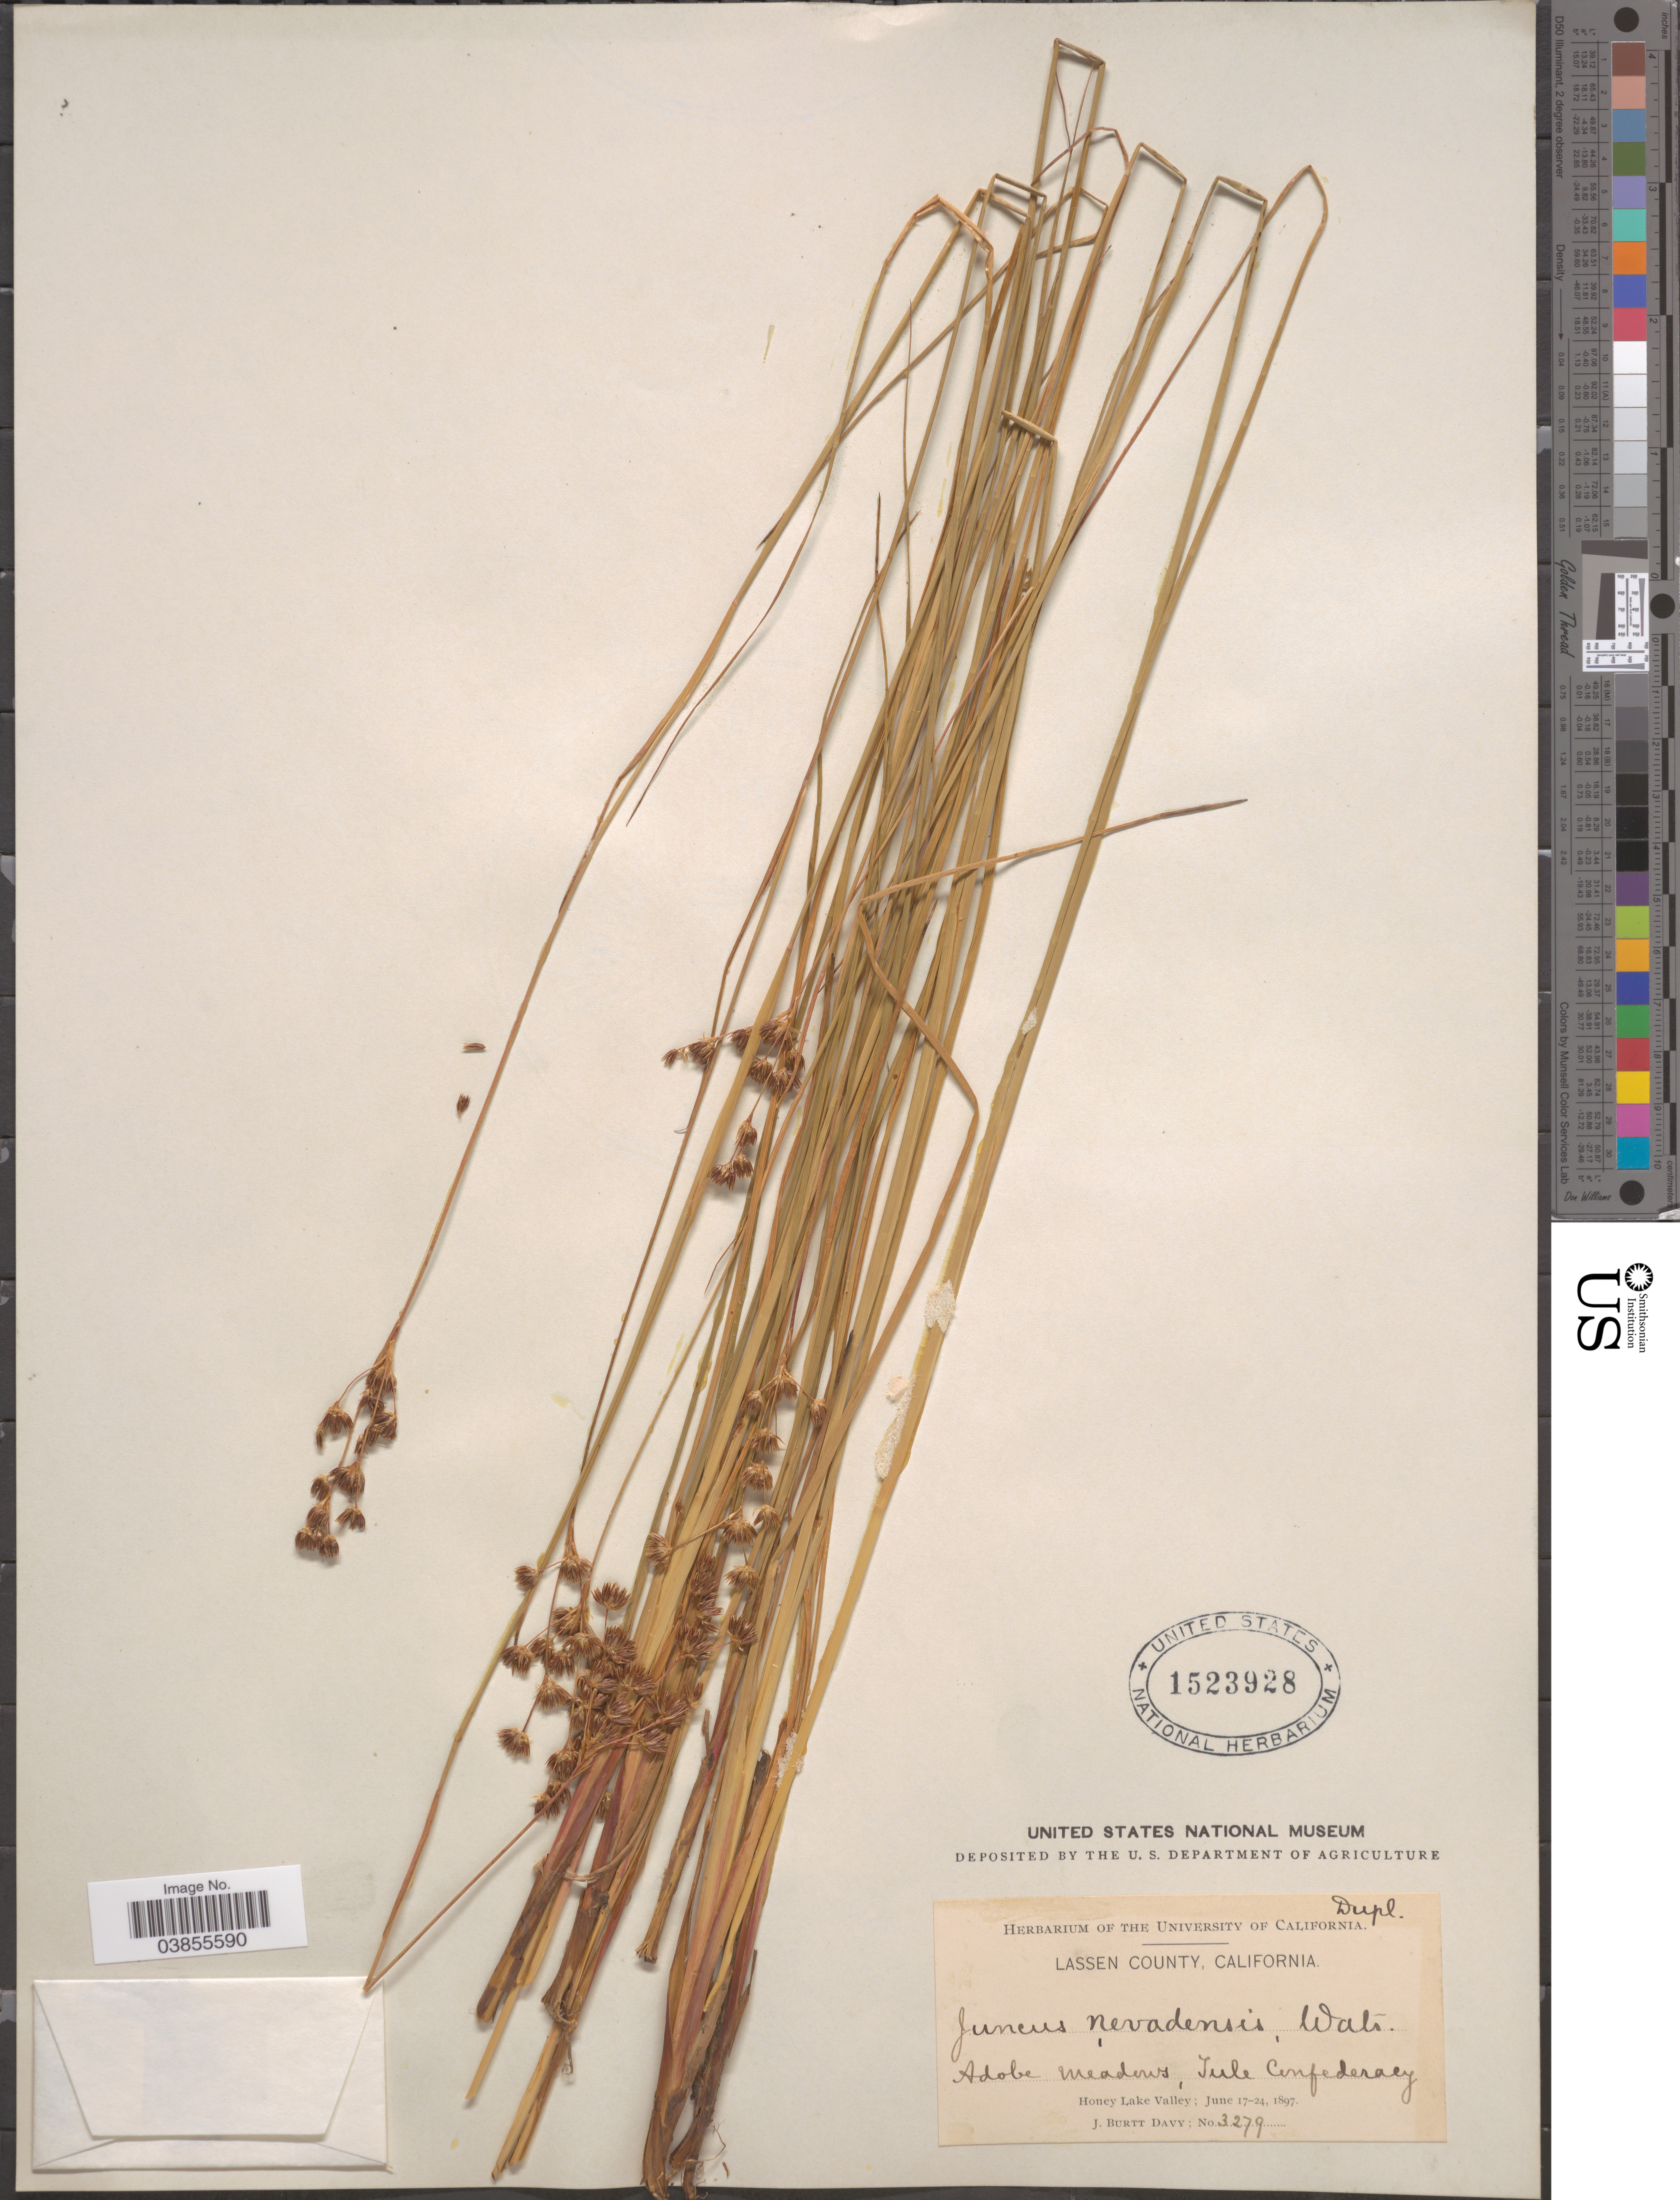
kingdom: Plantae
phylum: Tracheophyta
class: Liliopsida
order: Poales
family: Juncaceae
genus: Juncus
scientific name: Juncus nevadensis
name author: S. Watson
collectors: J. Burtt Davy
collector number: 3279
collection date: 1897-06-17/1897-06-24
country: United States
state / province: California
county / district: Lassen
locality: Lassen County. Adobe Meadows, Tule Confederacy. Honey Lake Valley.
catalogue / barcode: US 1523928